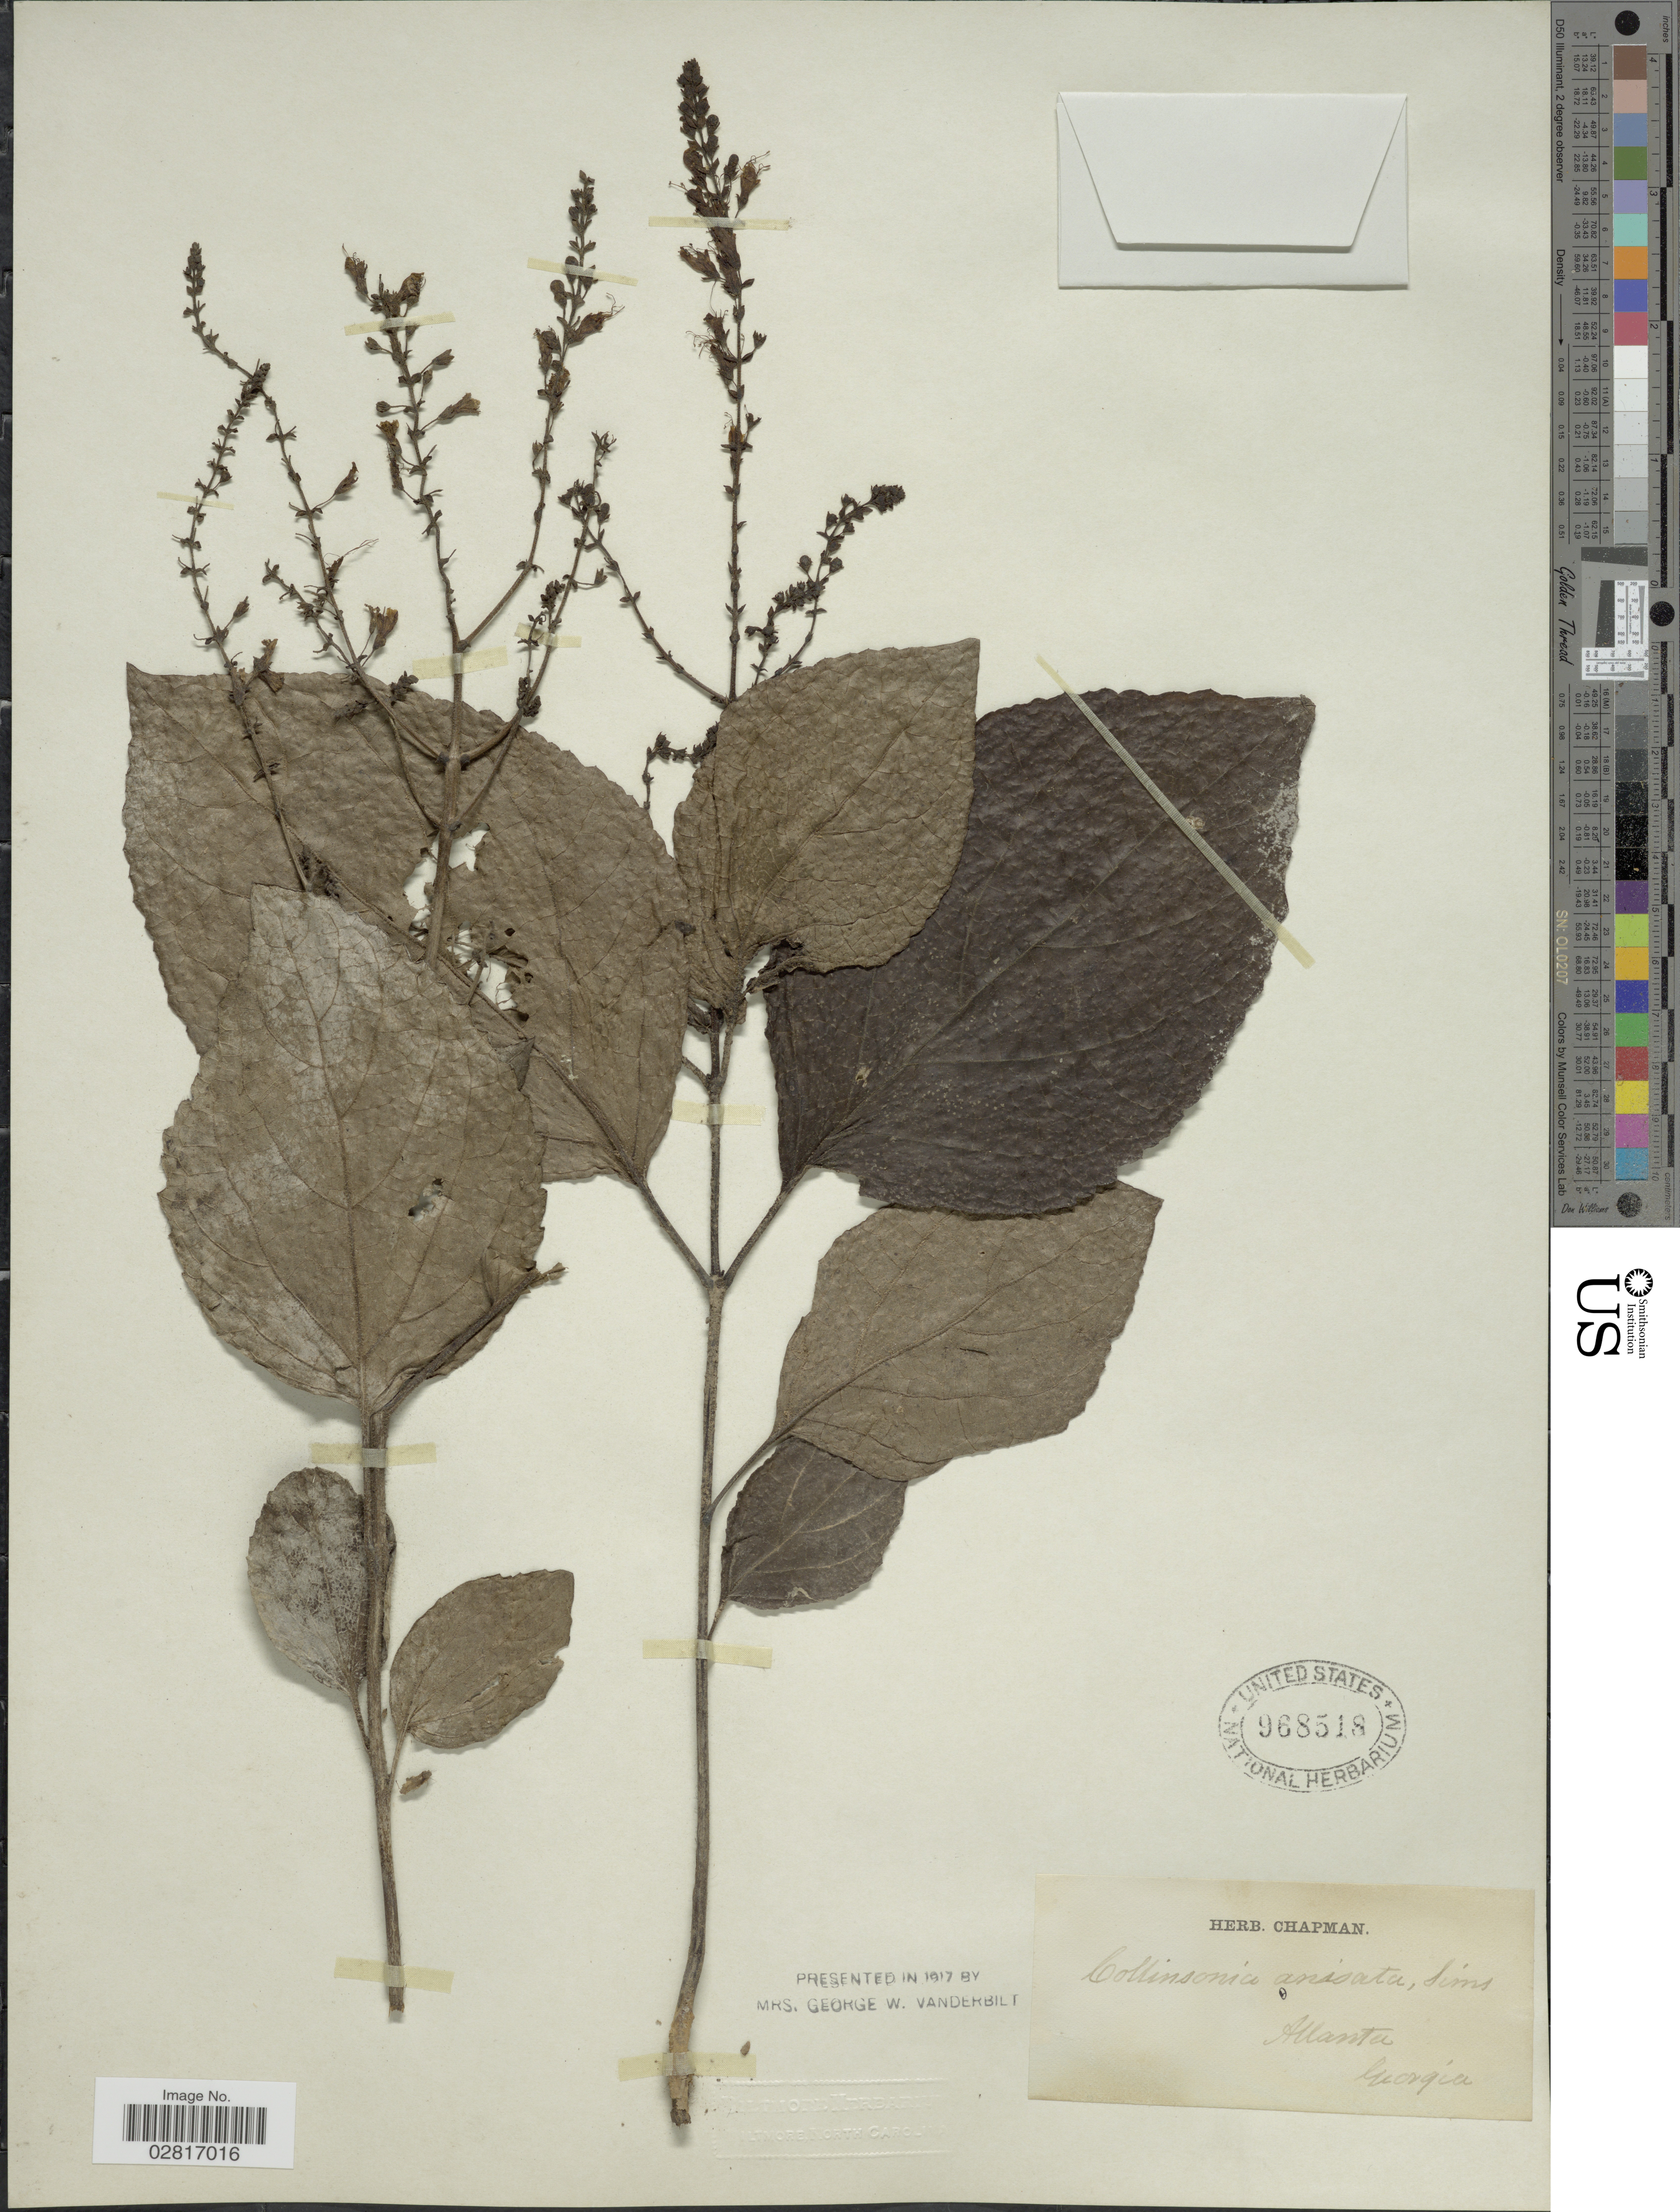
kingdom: Plantae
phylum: Tracheophyta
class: Magnoliopsida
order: Lamiales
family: Lamiaceae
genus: Collinsonia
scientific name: Collinsonia anisata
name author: Sims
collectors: ex herb. Chapman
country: United States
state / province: Georgia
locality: Atlanta.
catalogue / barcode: US 968518